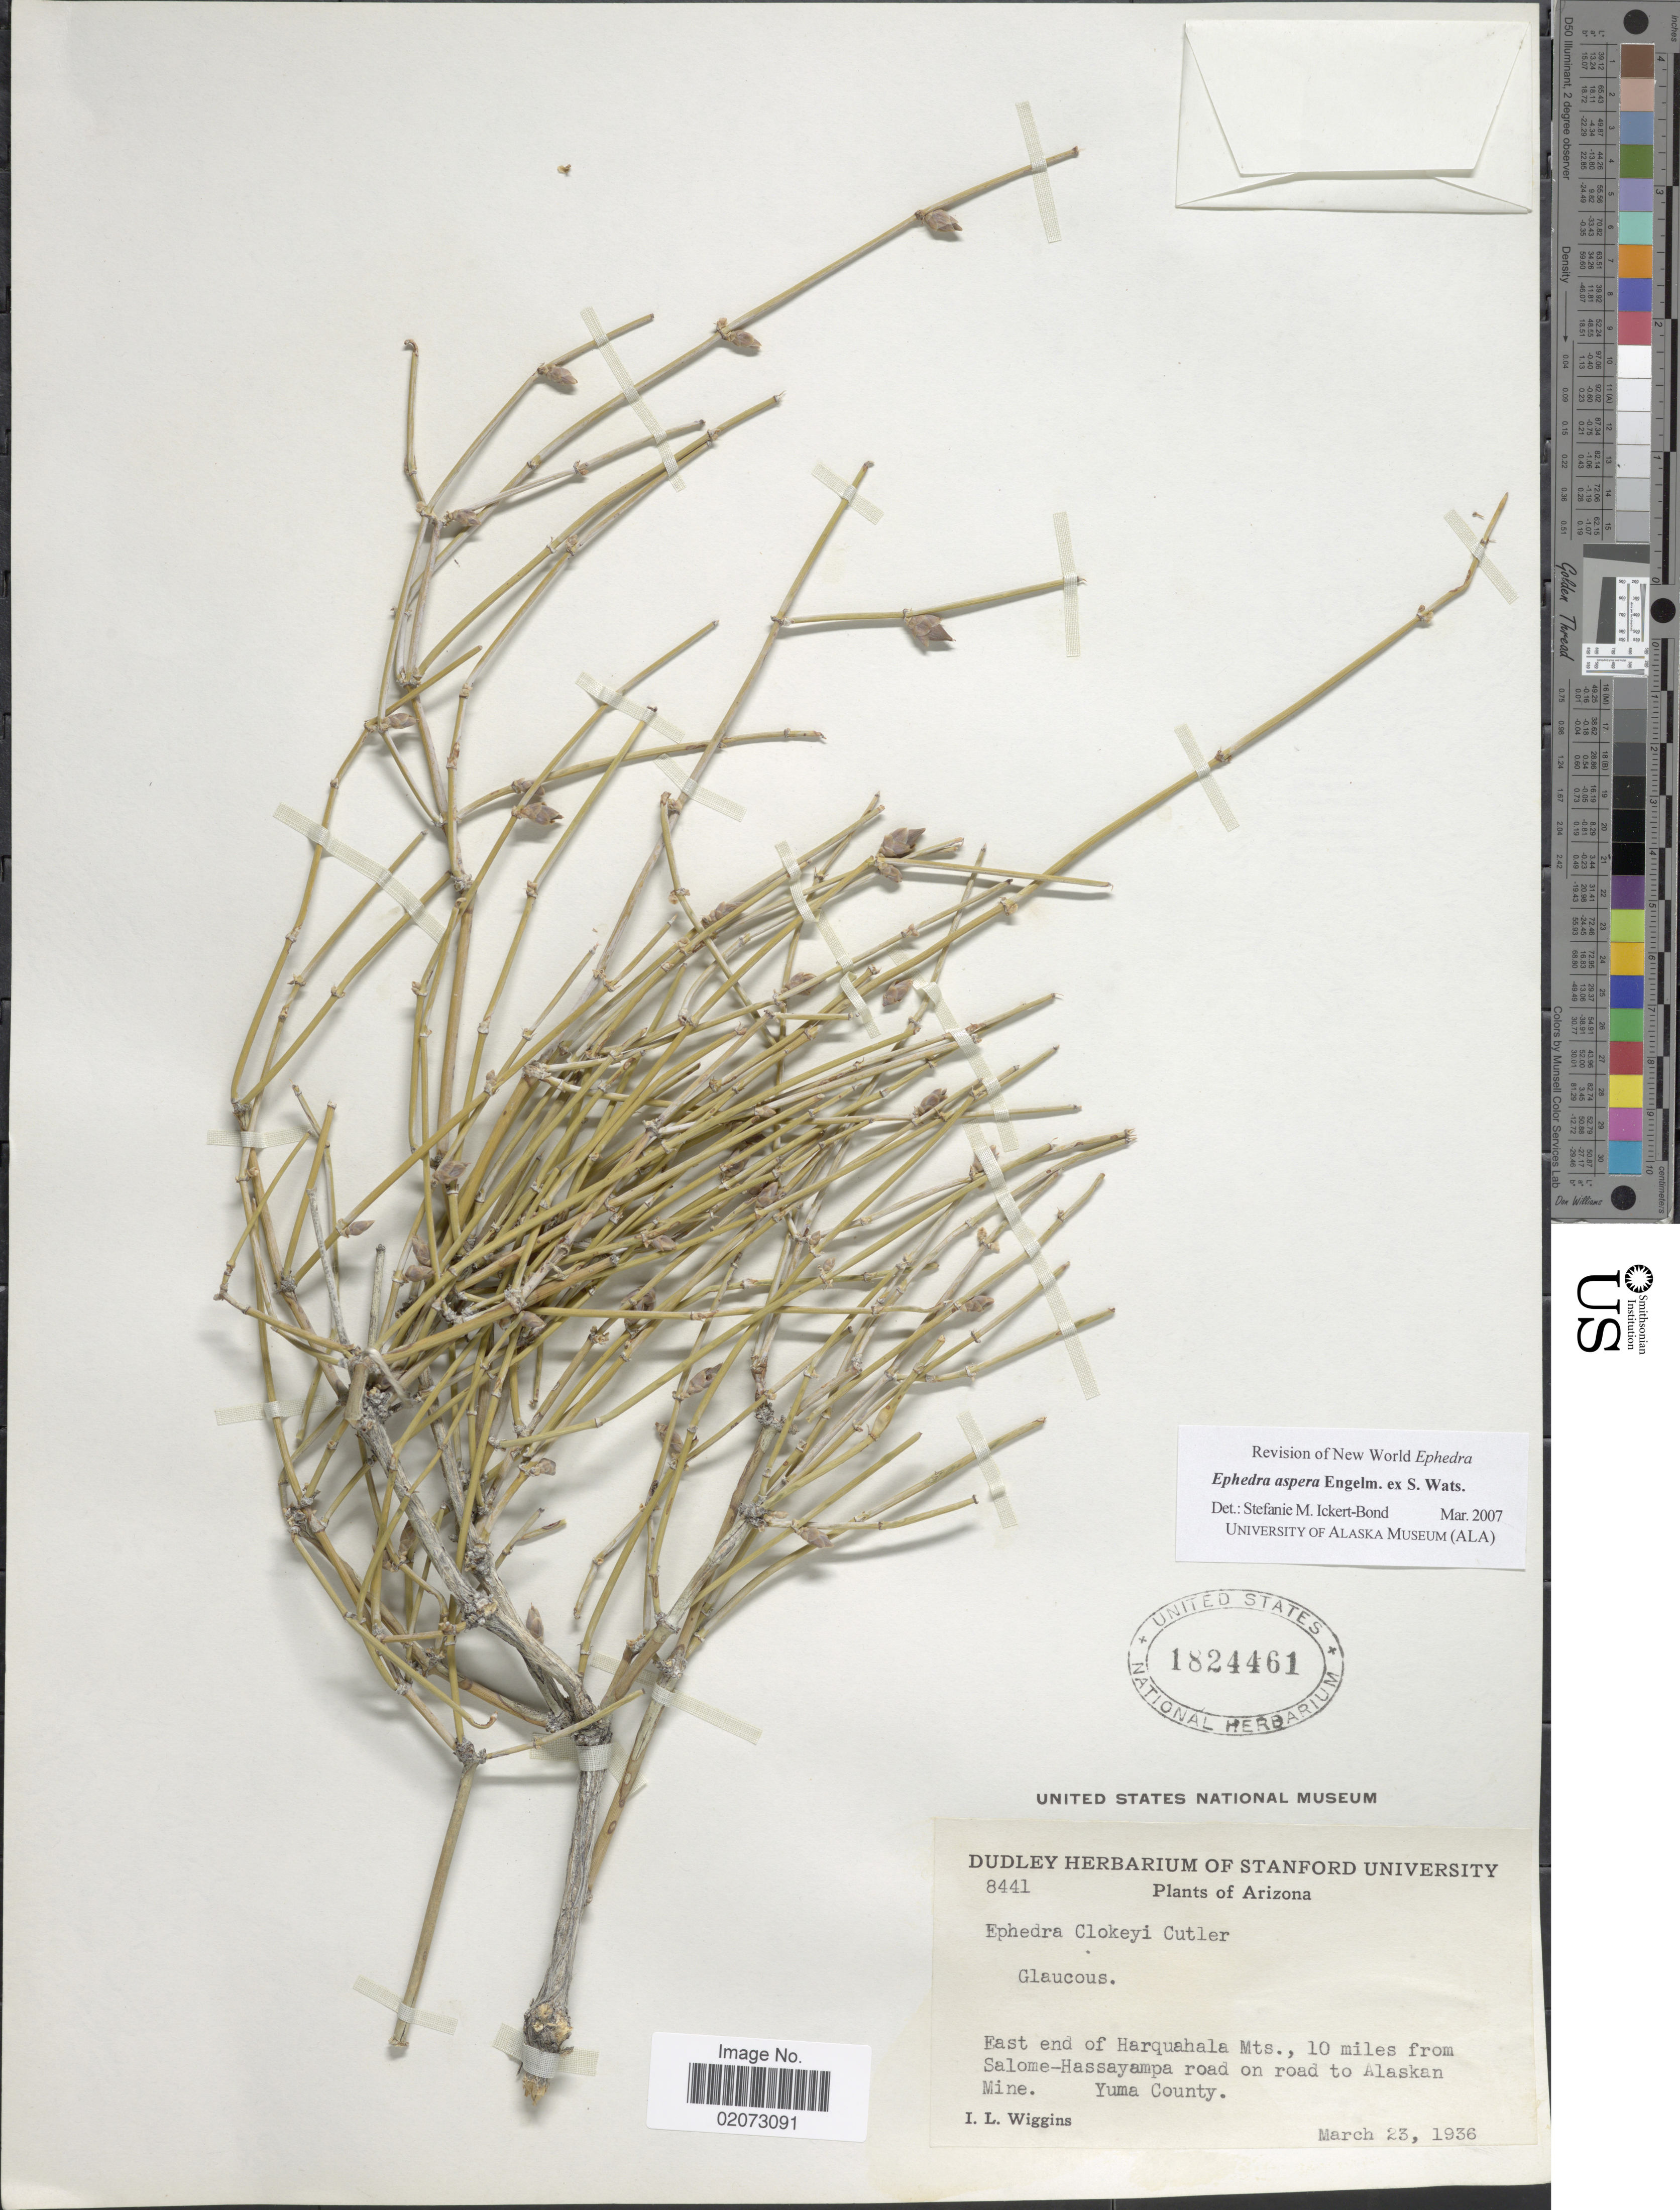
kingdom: Plantae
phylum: Tracheophyta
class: Gnetopsida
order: Ephedrales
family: Ephedraceae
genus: Ephedra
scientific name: Ephedra aspera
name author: Engelm. ex S. Watson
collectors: I. L. Wiggins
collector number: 8441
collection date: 1936-03-23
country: United States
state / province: Arizona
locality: East end of Harquahala Mts., 10 miles from Salome-Hassayampa road on road to Alaskan Mine. Yuma County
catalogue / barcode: US 1824461